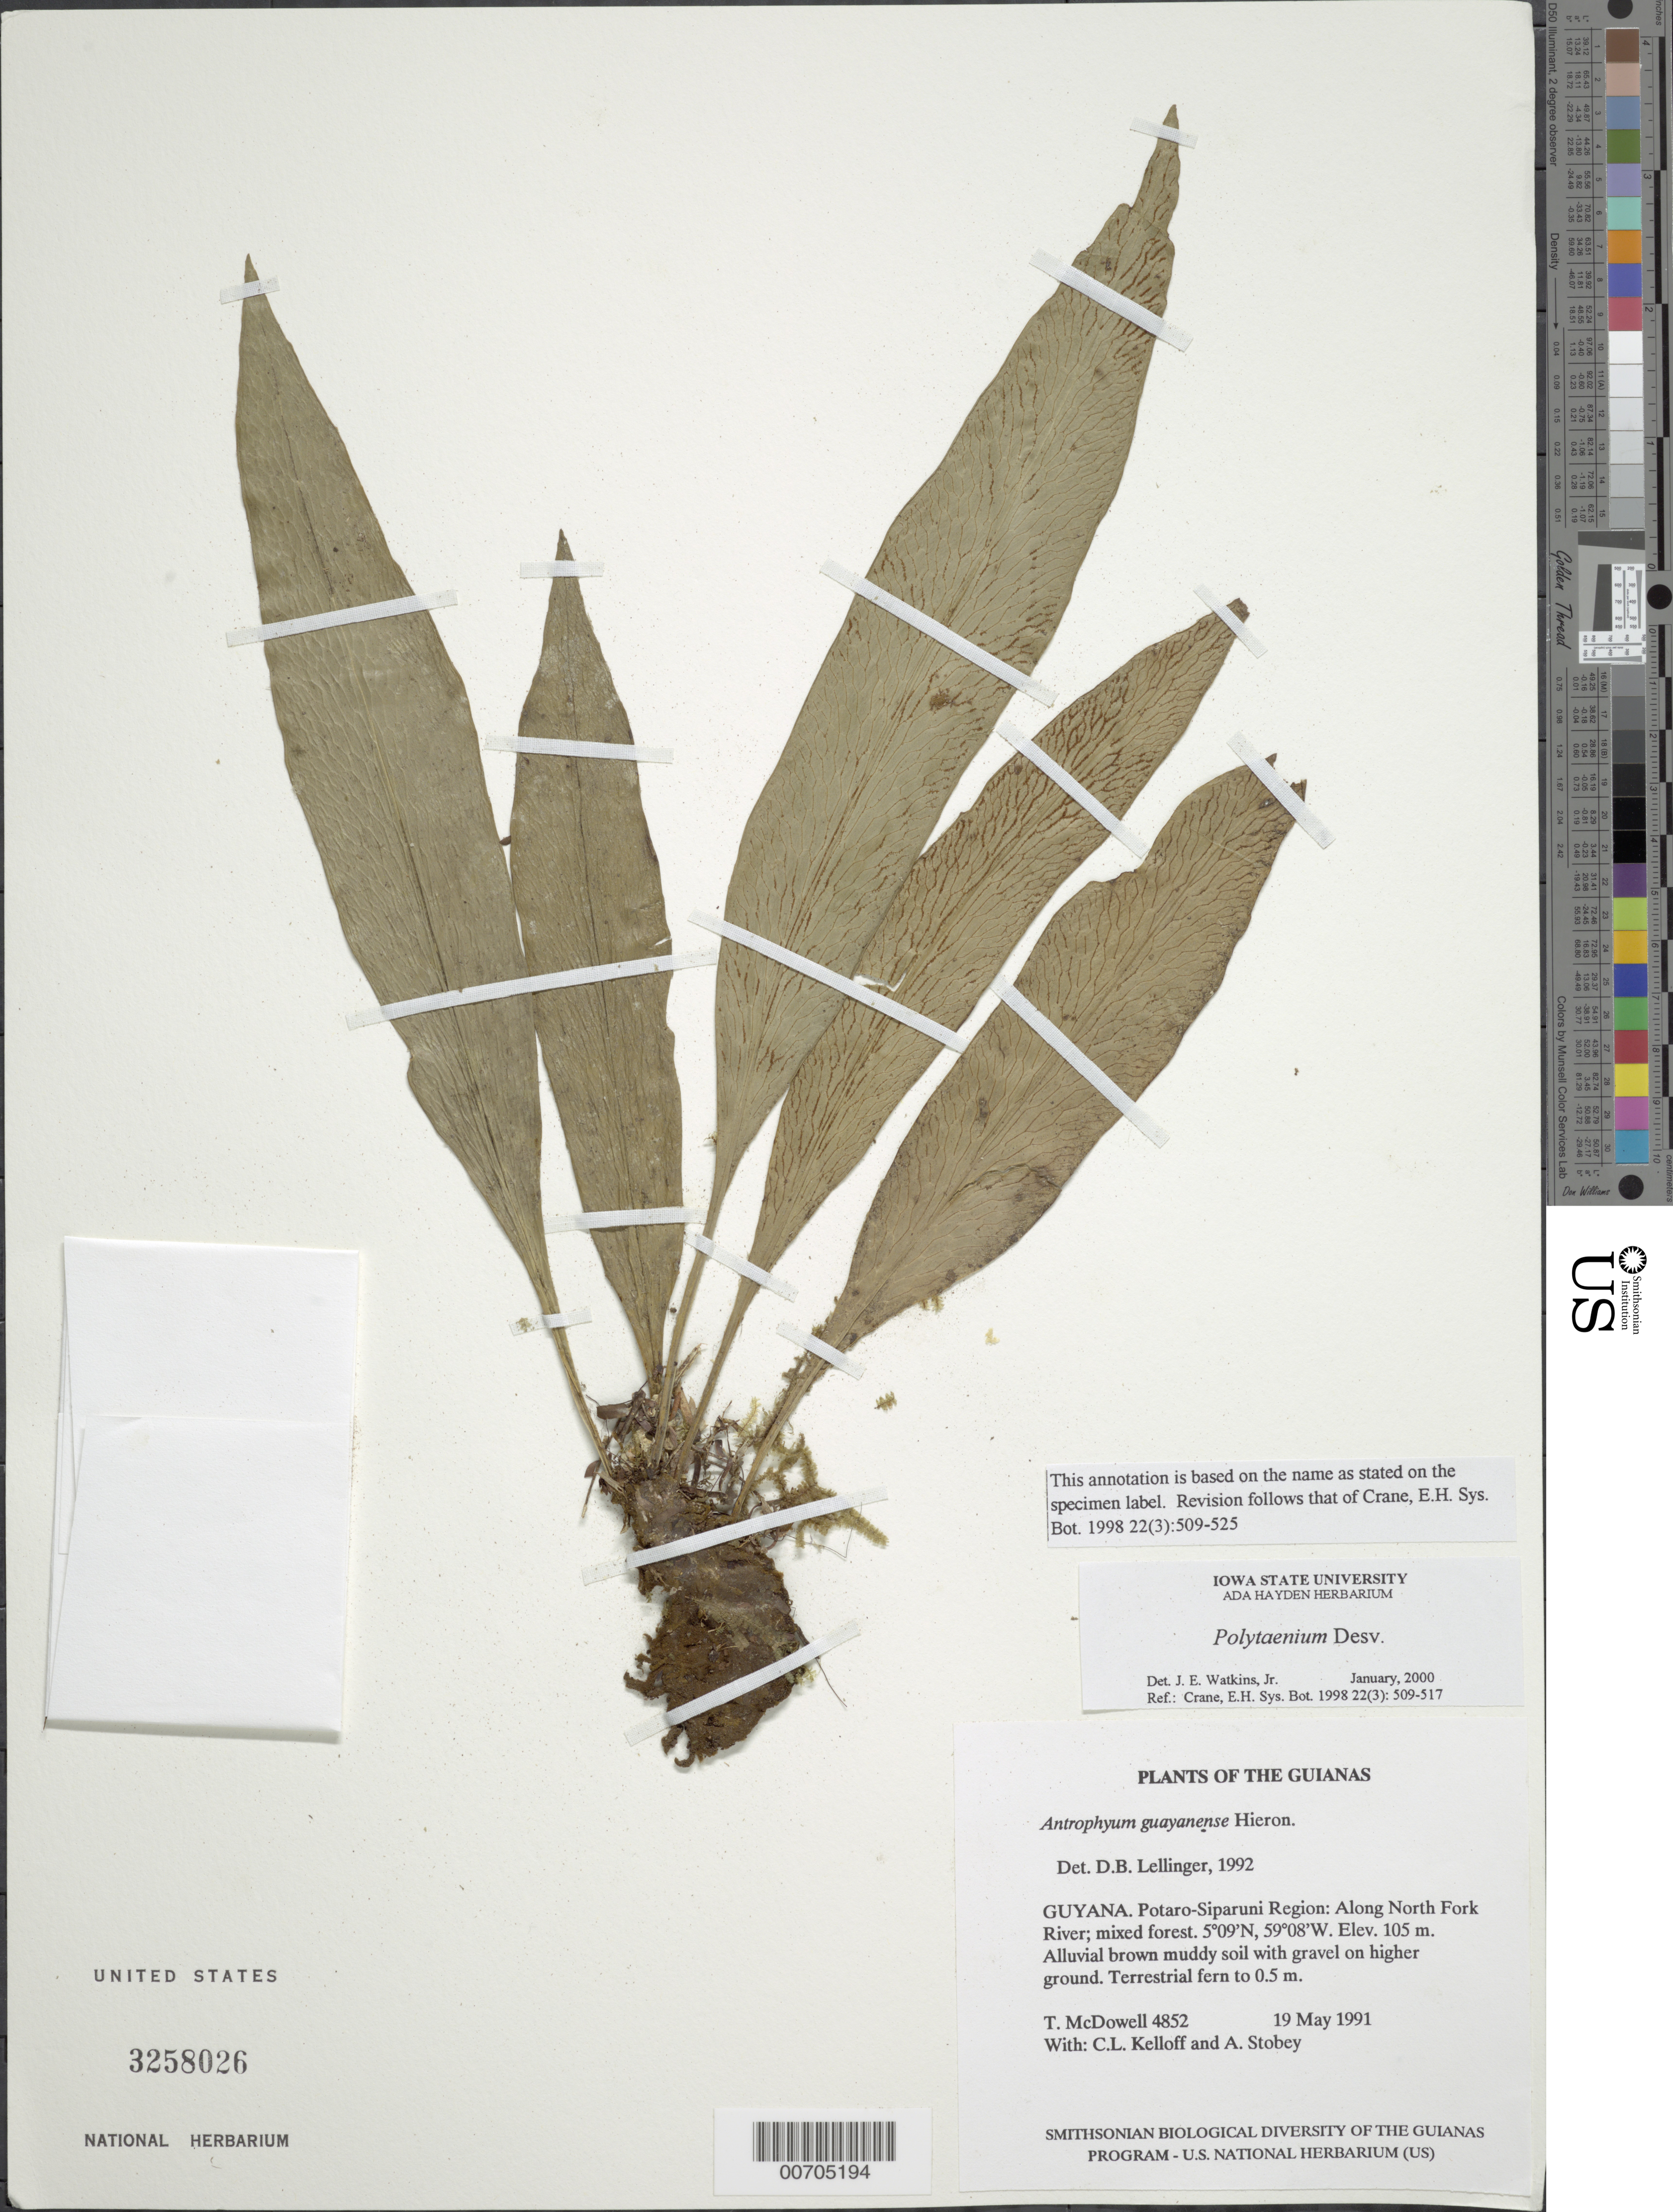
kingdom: Plantae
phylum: Tracheophyta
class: Polypodiopsida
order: Polypodiales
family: Pteridaceae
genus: Polytaenium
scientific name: Polytaenium guayanense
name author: (Hieron.) Alston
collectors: T. McDowell, C. L. Kelloff & A. Stobey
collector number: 4852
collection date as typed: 19 May 1991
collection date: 1991-05-19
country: Guyana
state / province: Potaro-Siparuni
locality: Along North Fork River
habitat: Mixed forest. Alluvial brown muddy soil with gravel on higher ground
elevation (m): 105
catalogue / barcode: US 3258026